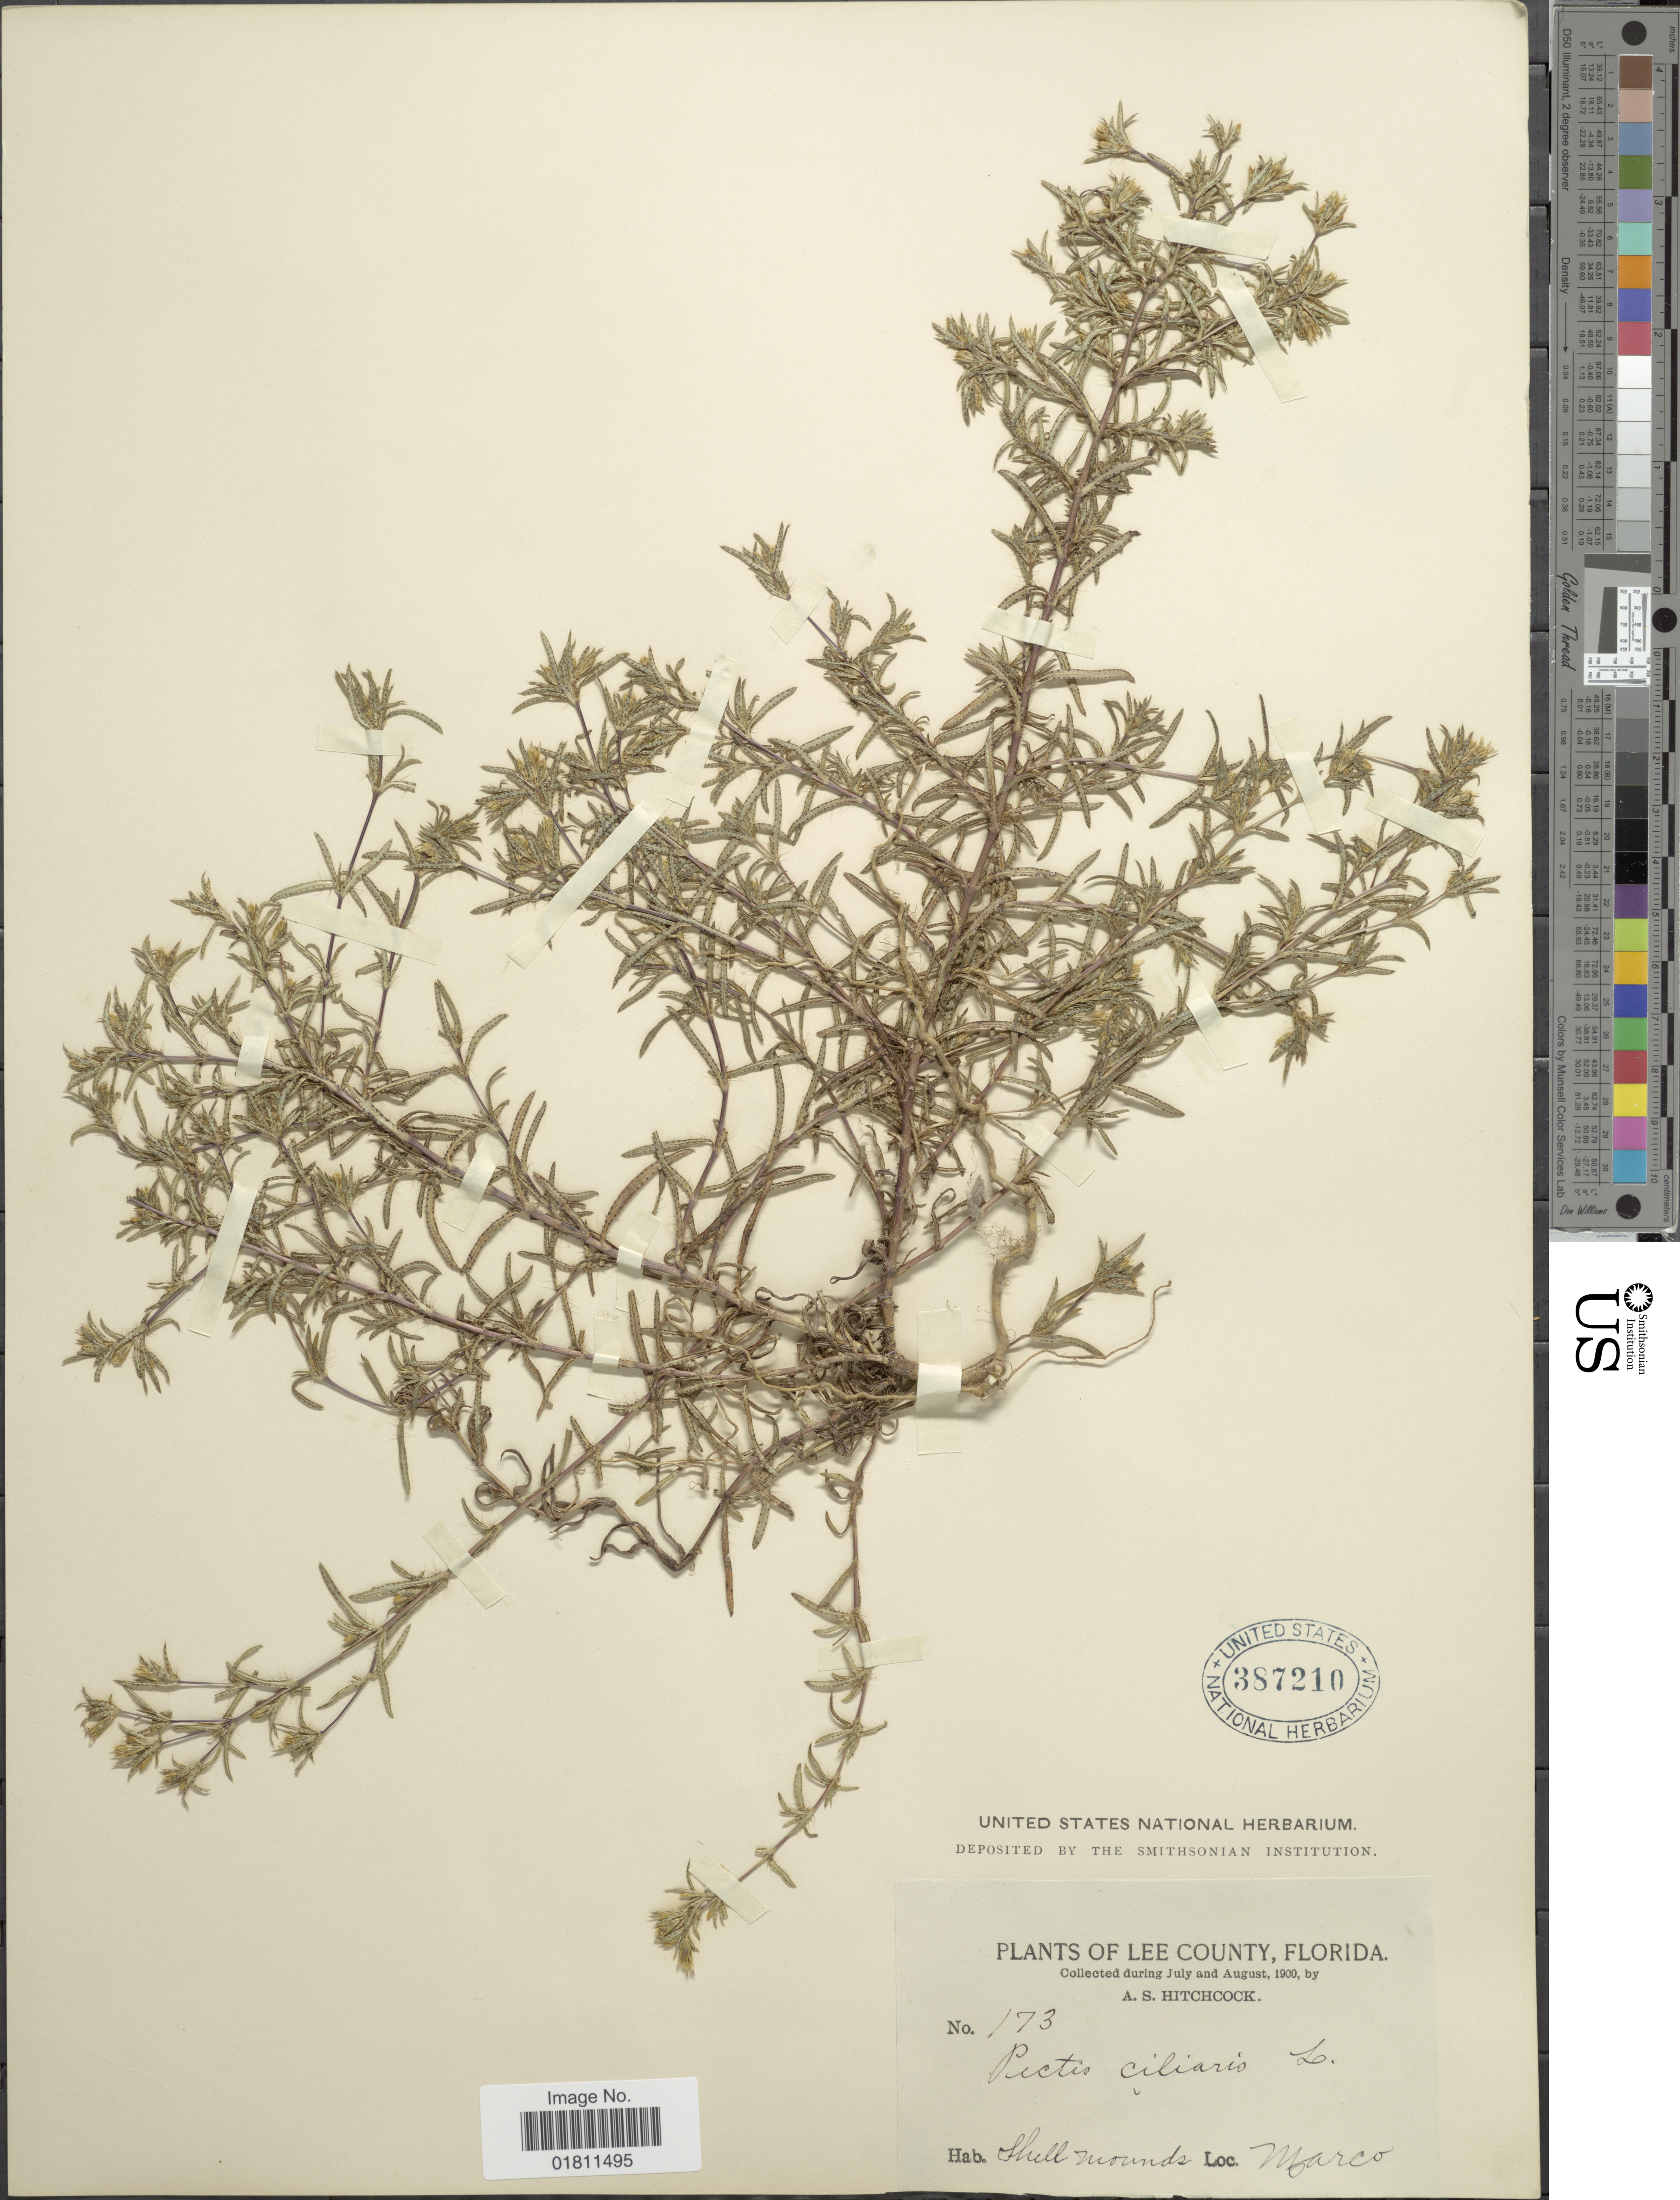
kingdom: Plantae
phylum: Tracheophyta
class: Magnoliopsida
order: Asterales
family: Asteraceae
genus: Pectis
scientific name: Pectis linearifolia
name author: Urb.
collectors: A. S. Hitchcock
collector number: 173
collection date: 1900-07/1900-08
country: United States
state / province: Florida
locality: Lee County, Florida. Shell mounds, Marco.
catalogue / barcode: US 387210